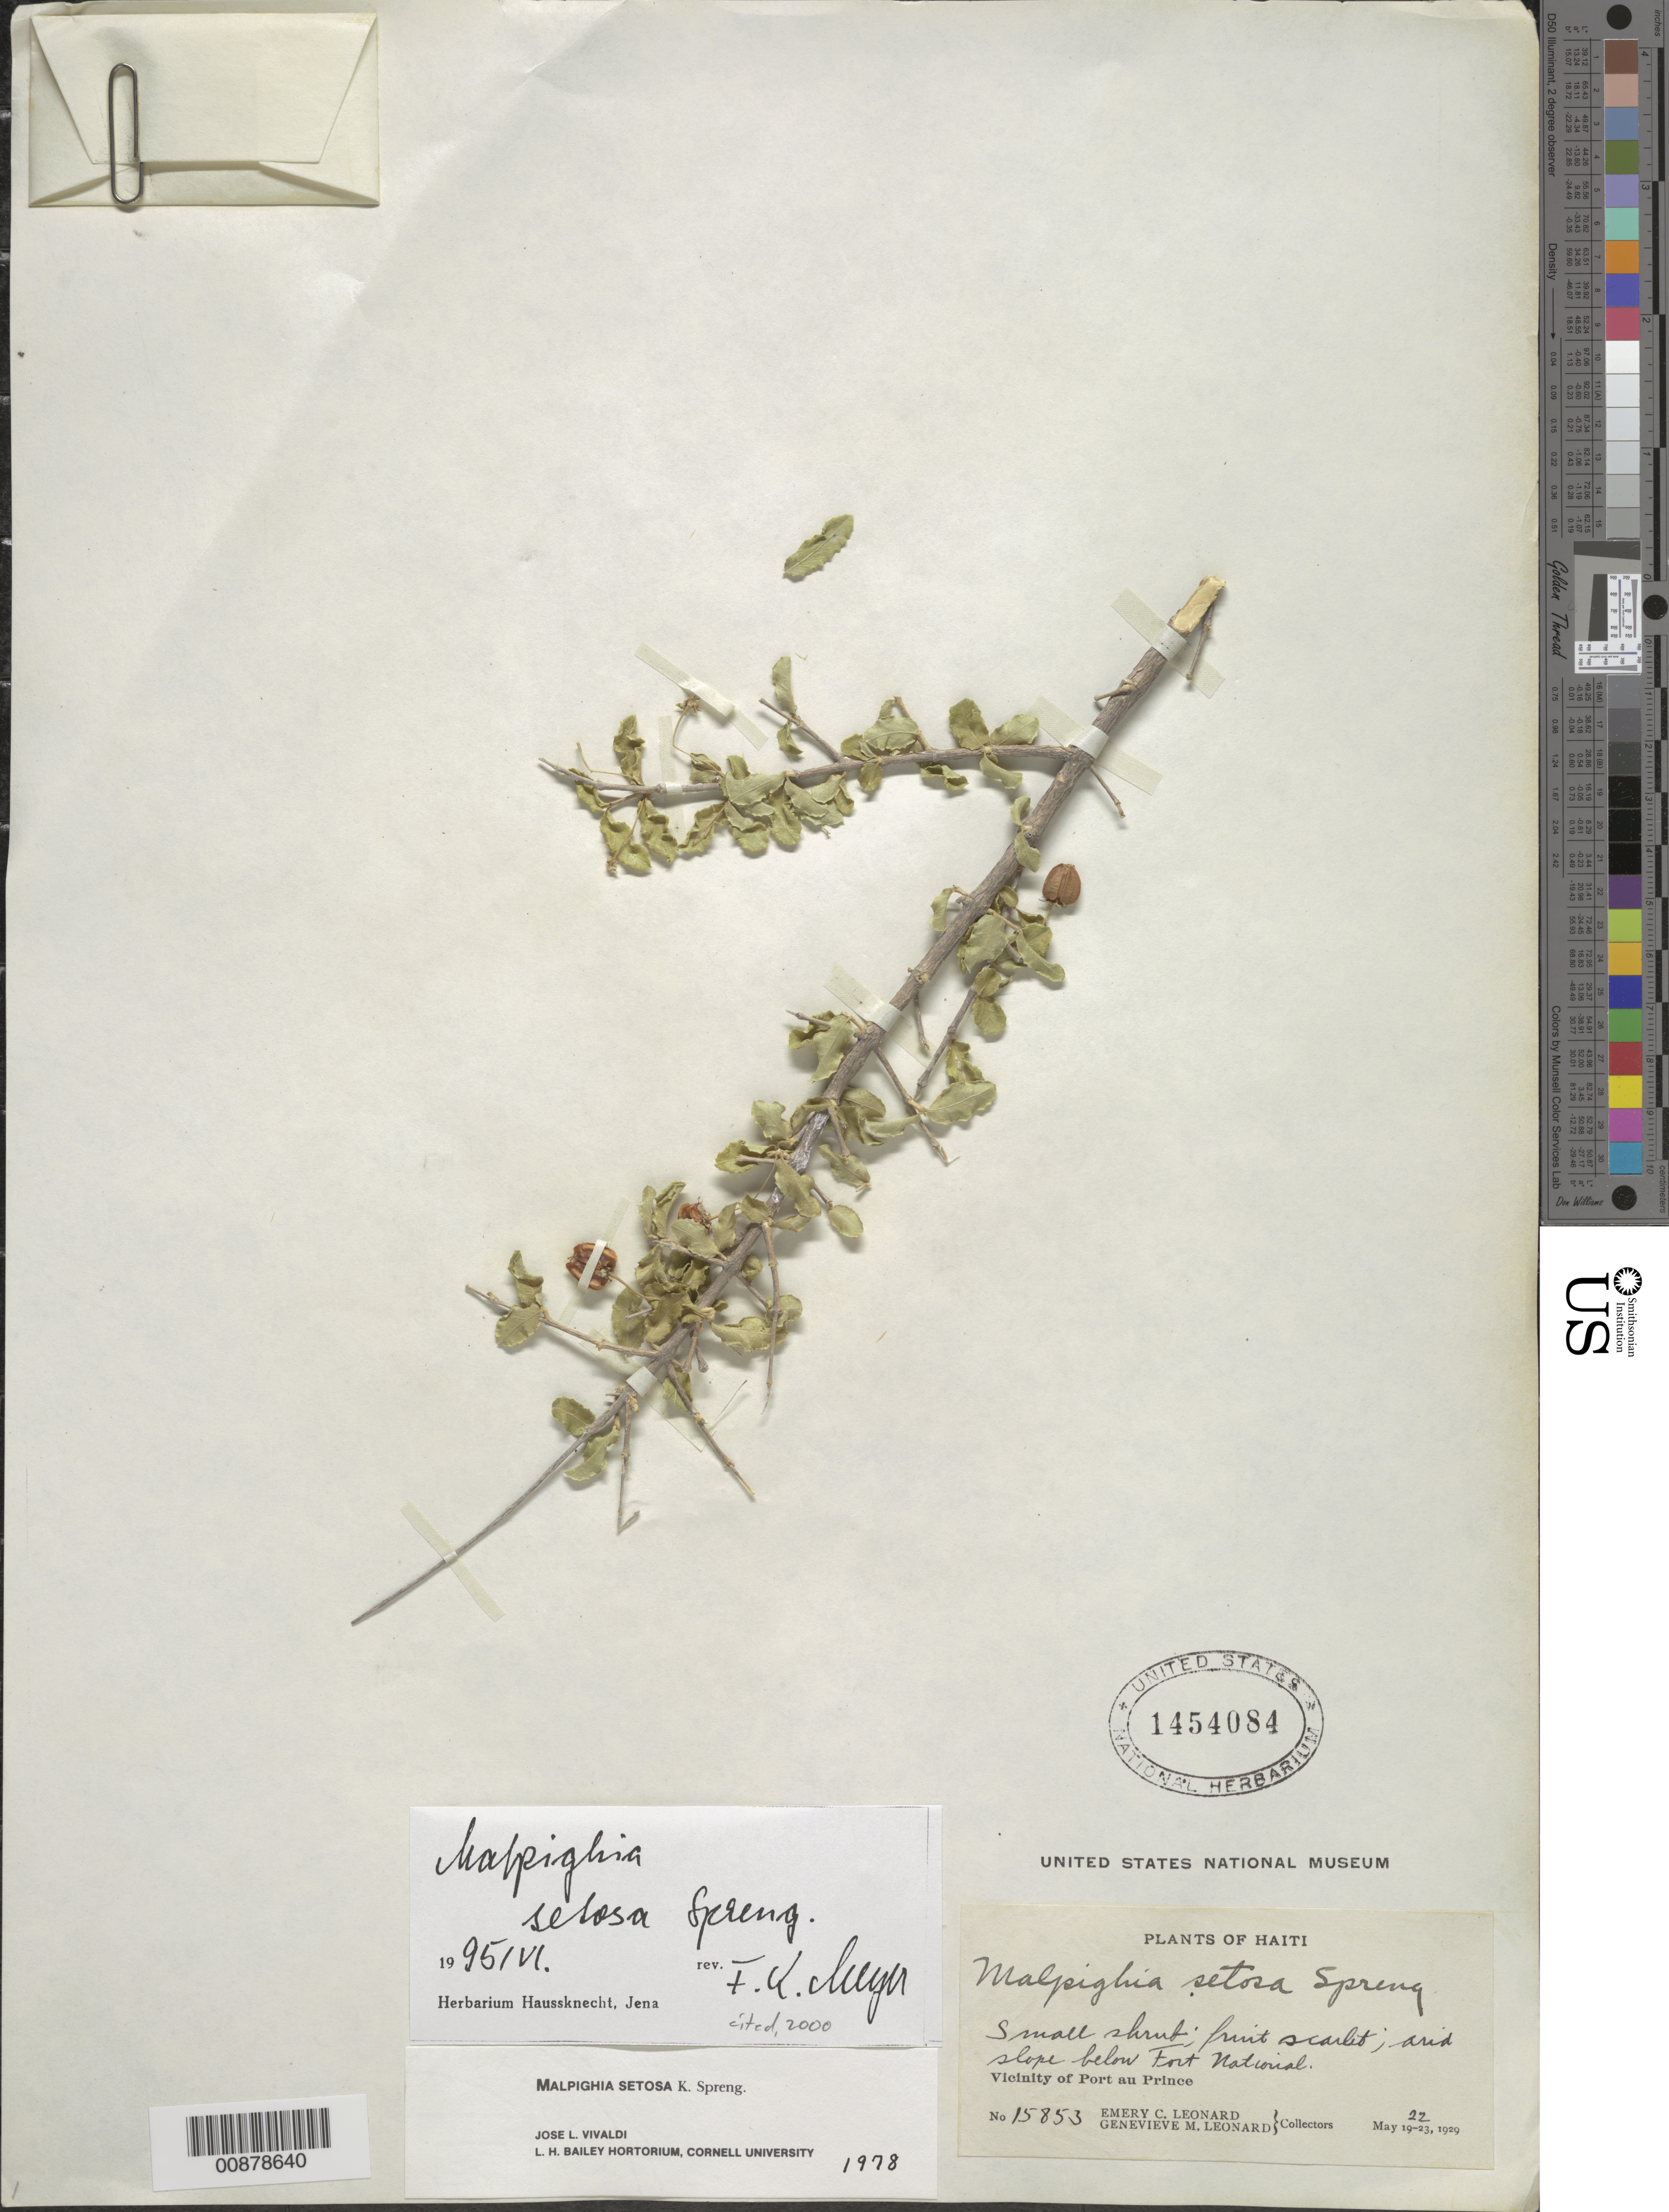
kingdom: Plantae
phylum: Tracheophyta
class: Magnoliopsida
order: Malpighiales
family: Malpighiaceae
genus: Malpighia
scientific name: Malpighia setosa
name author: Spreng.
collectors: E. C. Leonard & G. M. Leonard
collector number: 15853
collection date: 1929-05-22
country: Haiti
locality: Arid slope below Fort National. Vicinity of Port au Prince.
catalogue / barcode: US 1454084